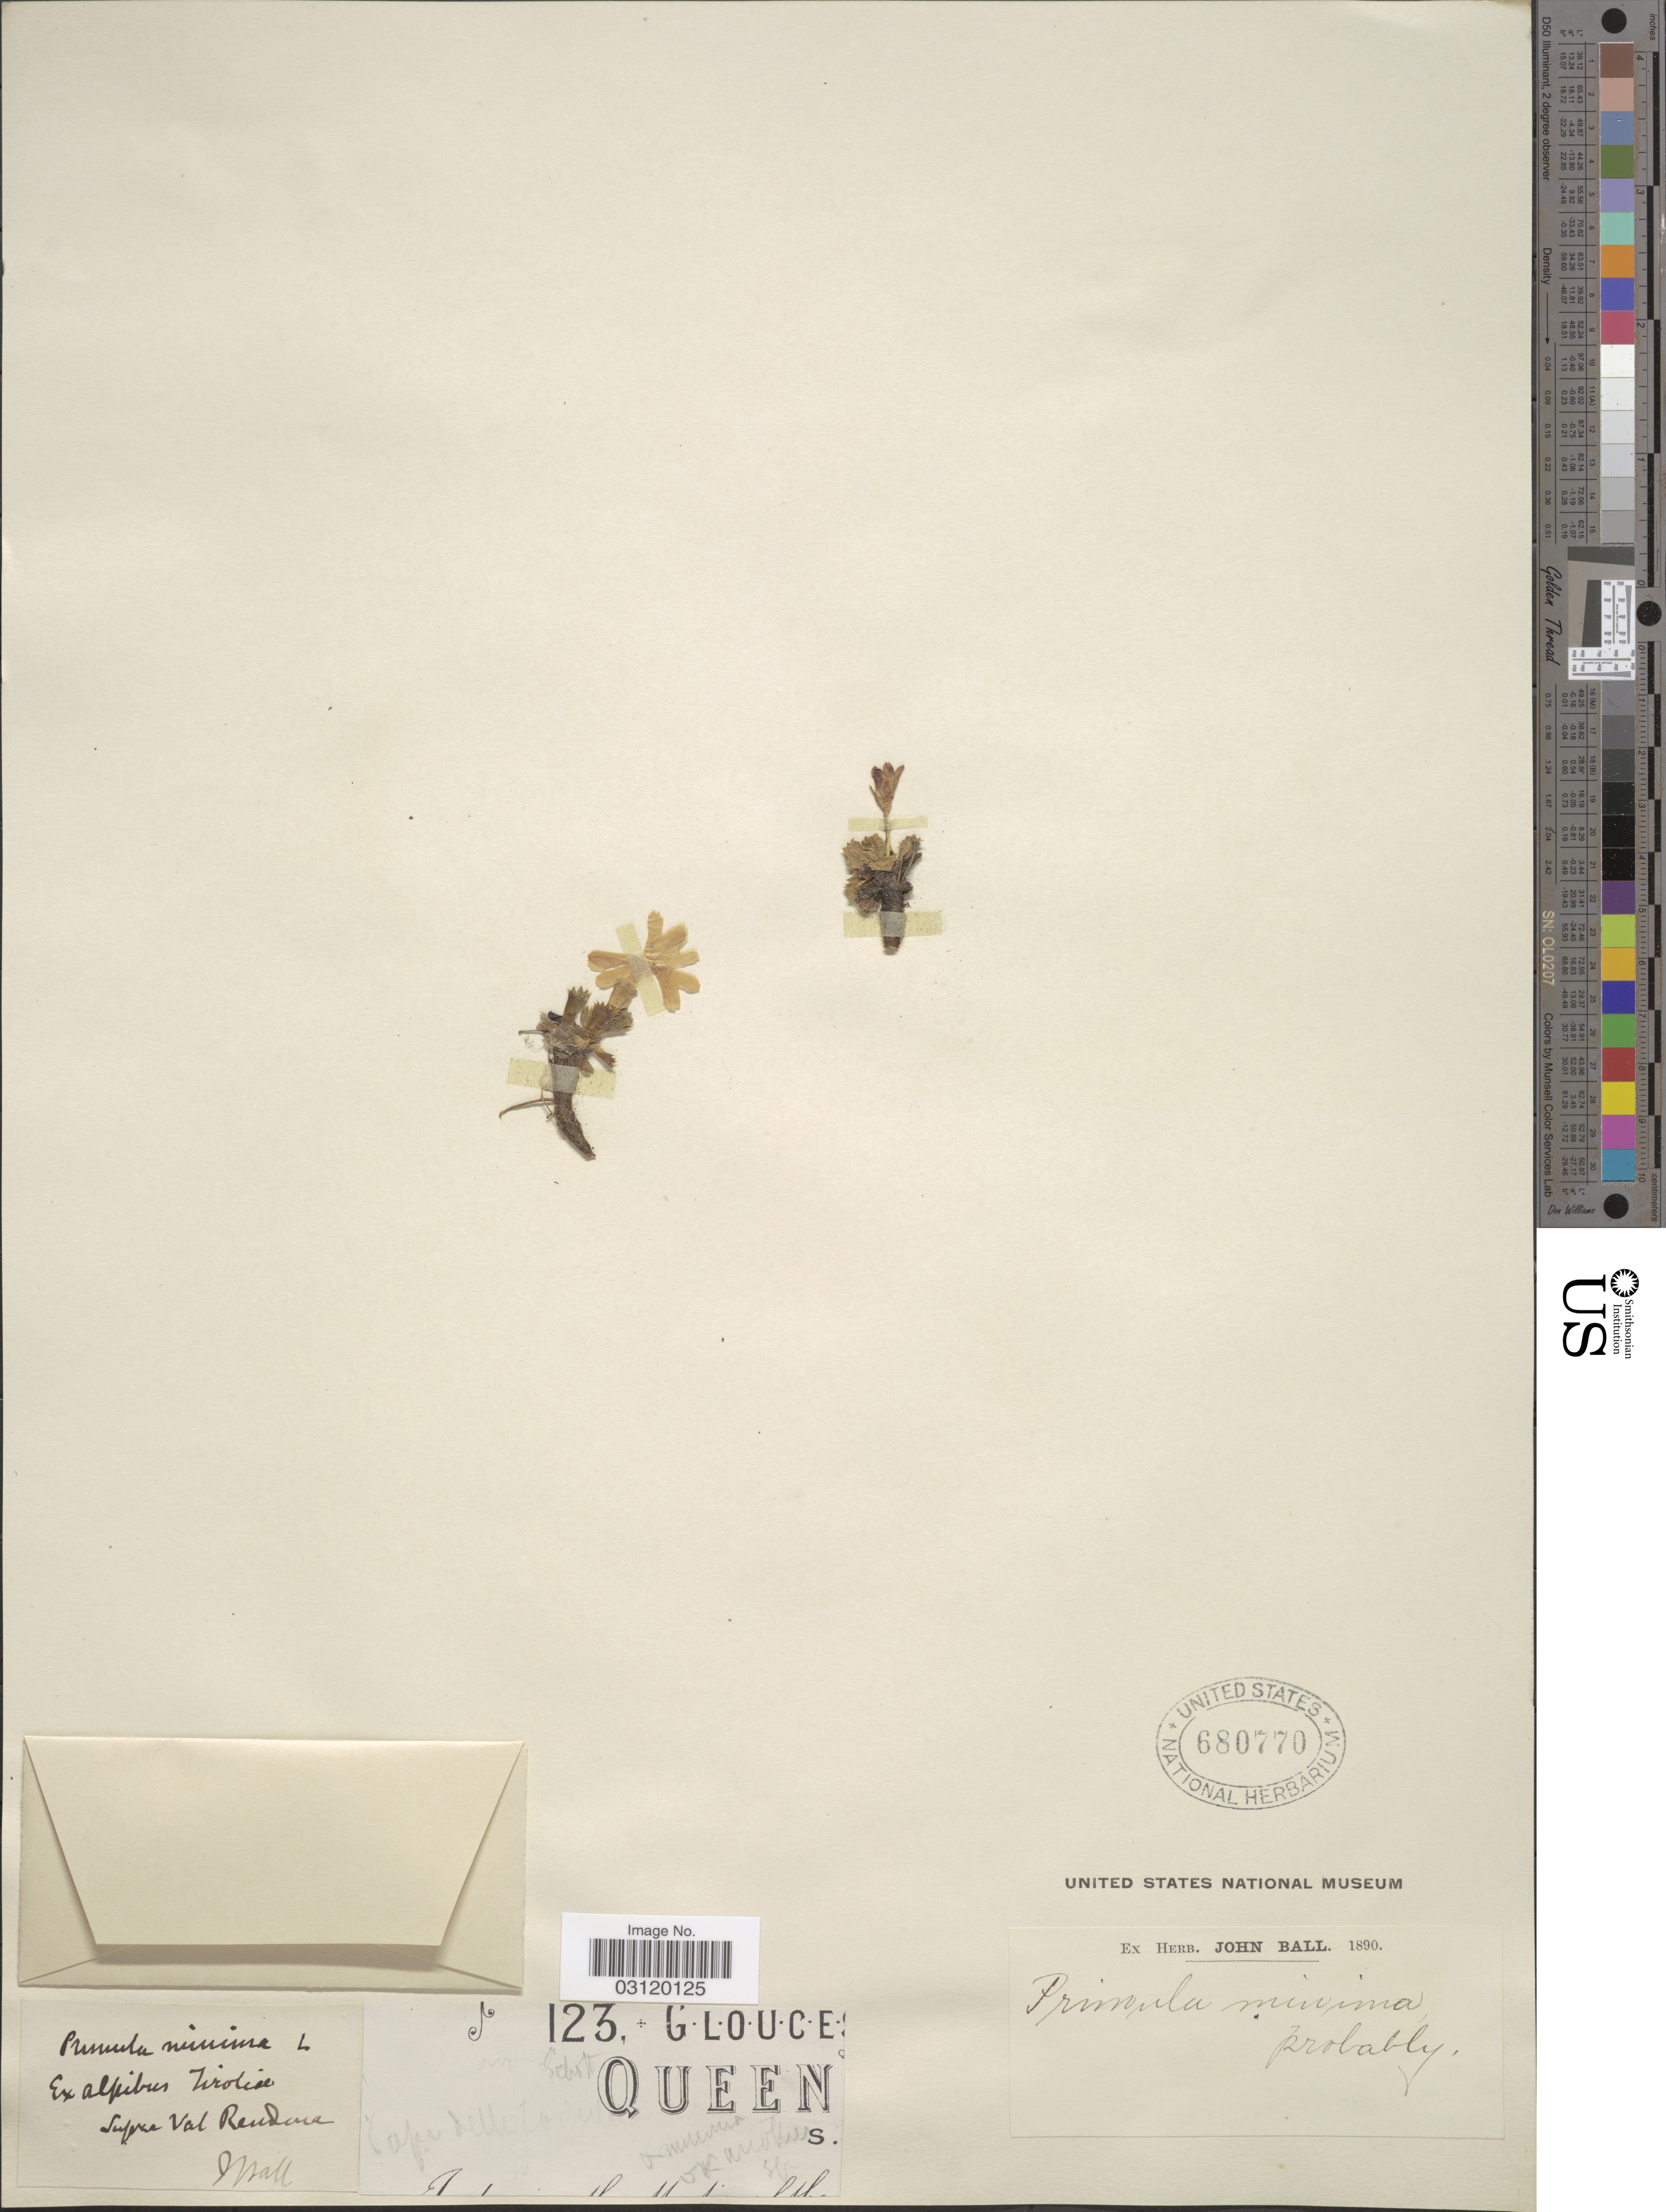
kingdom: Plantae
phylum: Tracheophyta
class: Magnoliopsida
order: Ericales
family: Primulaceae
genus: Primula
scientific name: Primula minima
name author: L.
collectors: J. Ball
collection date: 1890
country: Italy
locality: Ex alpibus Tirolia. Supra Val Rendena.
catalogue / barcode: US 680770